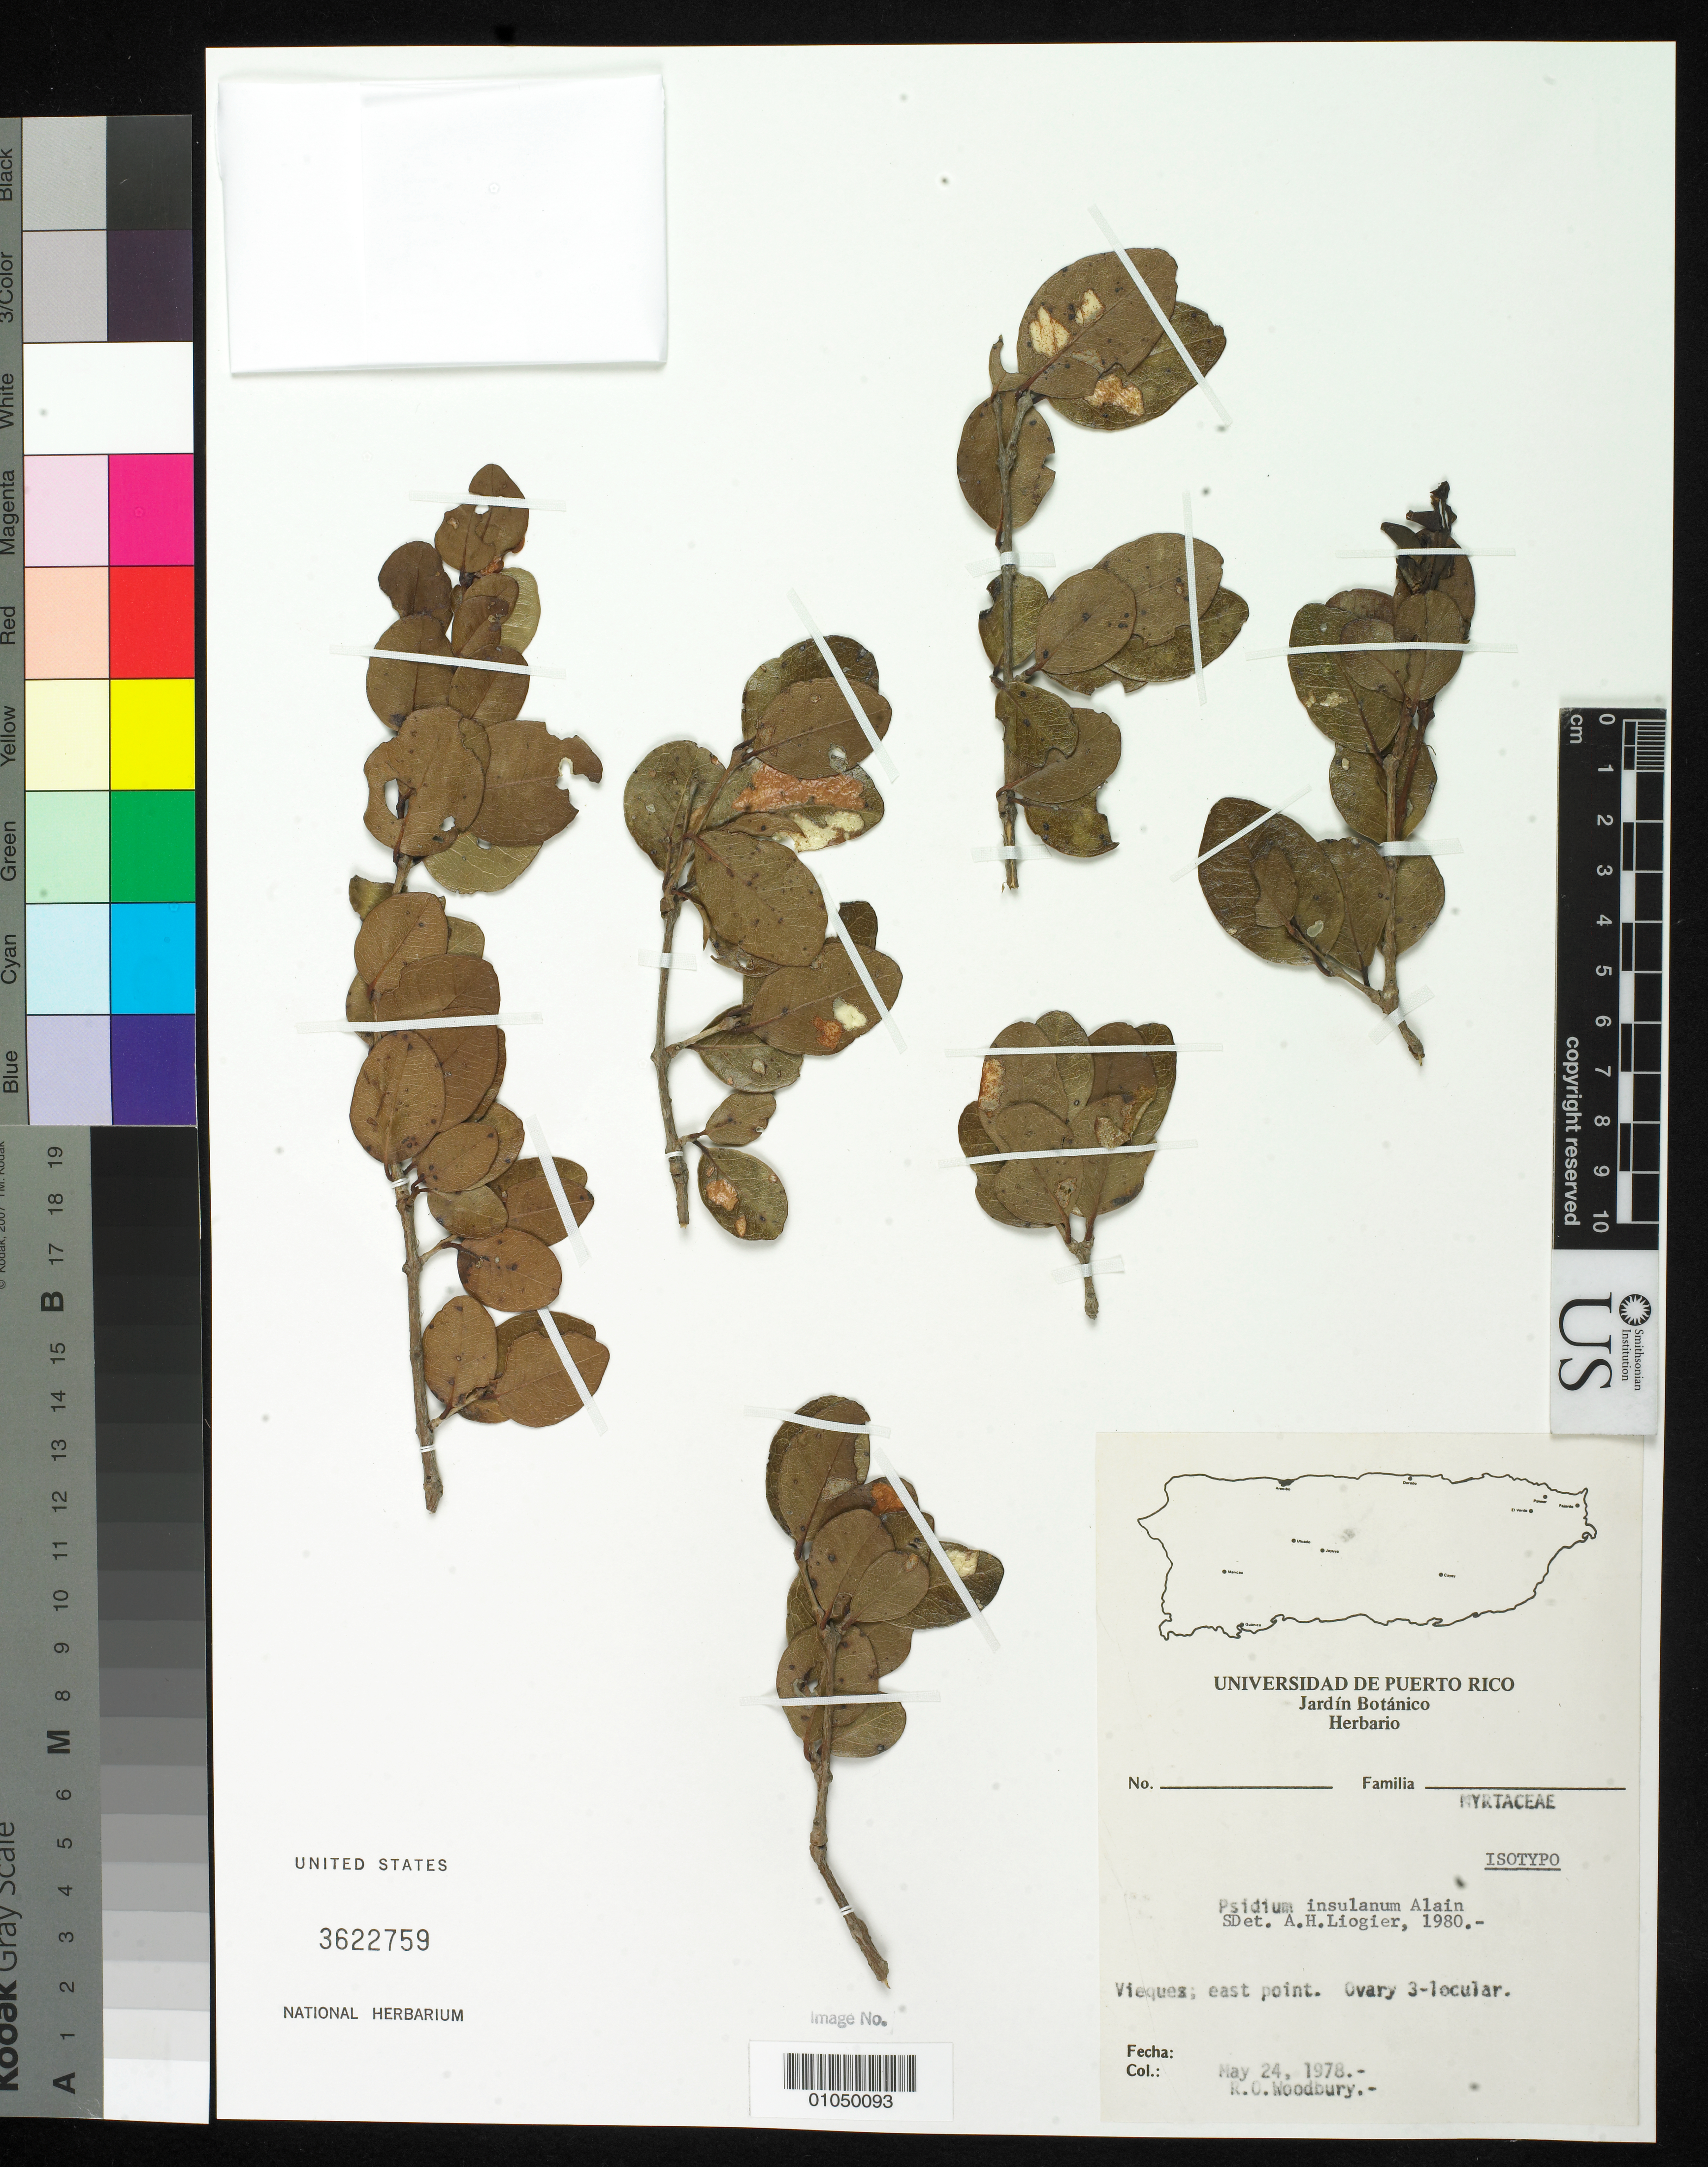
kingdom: Plantae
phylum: Tracheophyta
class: Magnoliopsida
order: Myrtales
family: Myrtaceae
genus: Psidium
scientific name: Psidium insulanum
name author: Alain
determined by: Strong, M. T., (US), Smithsonian Institution - National Museum of Natural History (UNITED STATES)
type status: Isotype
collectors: R. O. Woodbury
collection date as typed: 24 May 1978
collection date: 1978-05-24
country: Puerto Rico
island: Vieques Island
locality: Vieques: east point.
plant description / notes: Woodbury UPR 5101 according to protologue.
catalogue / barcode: US 3622759